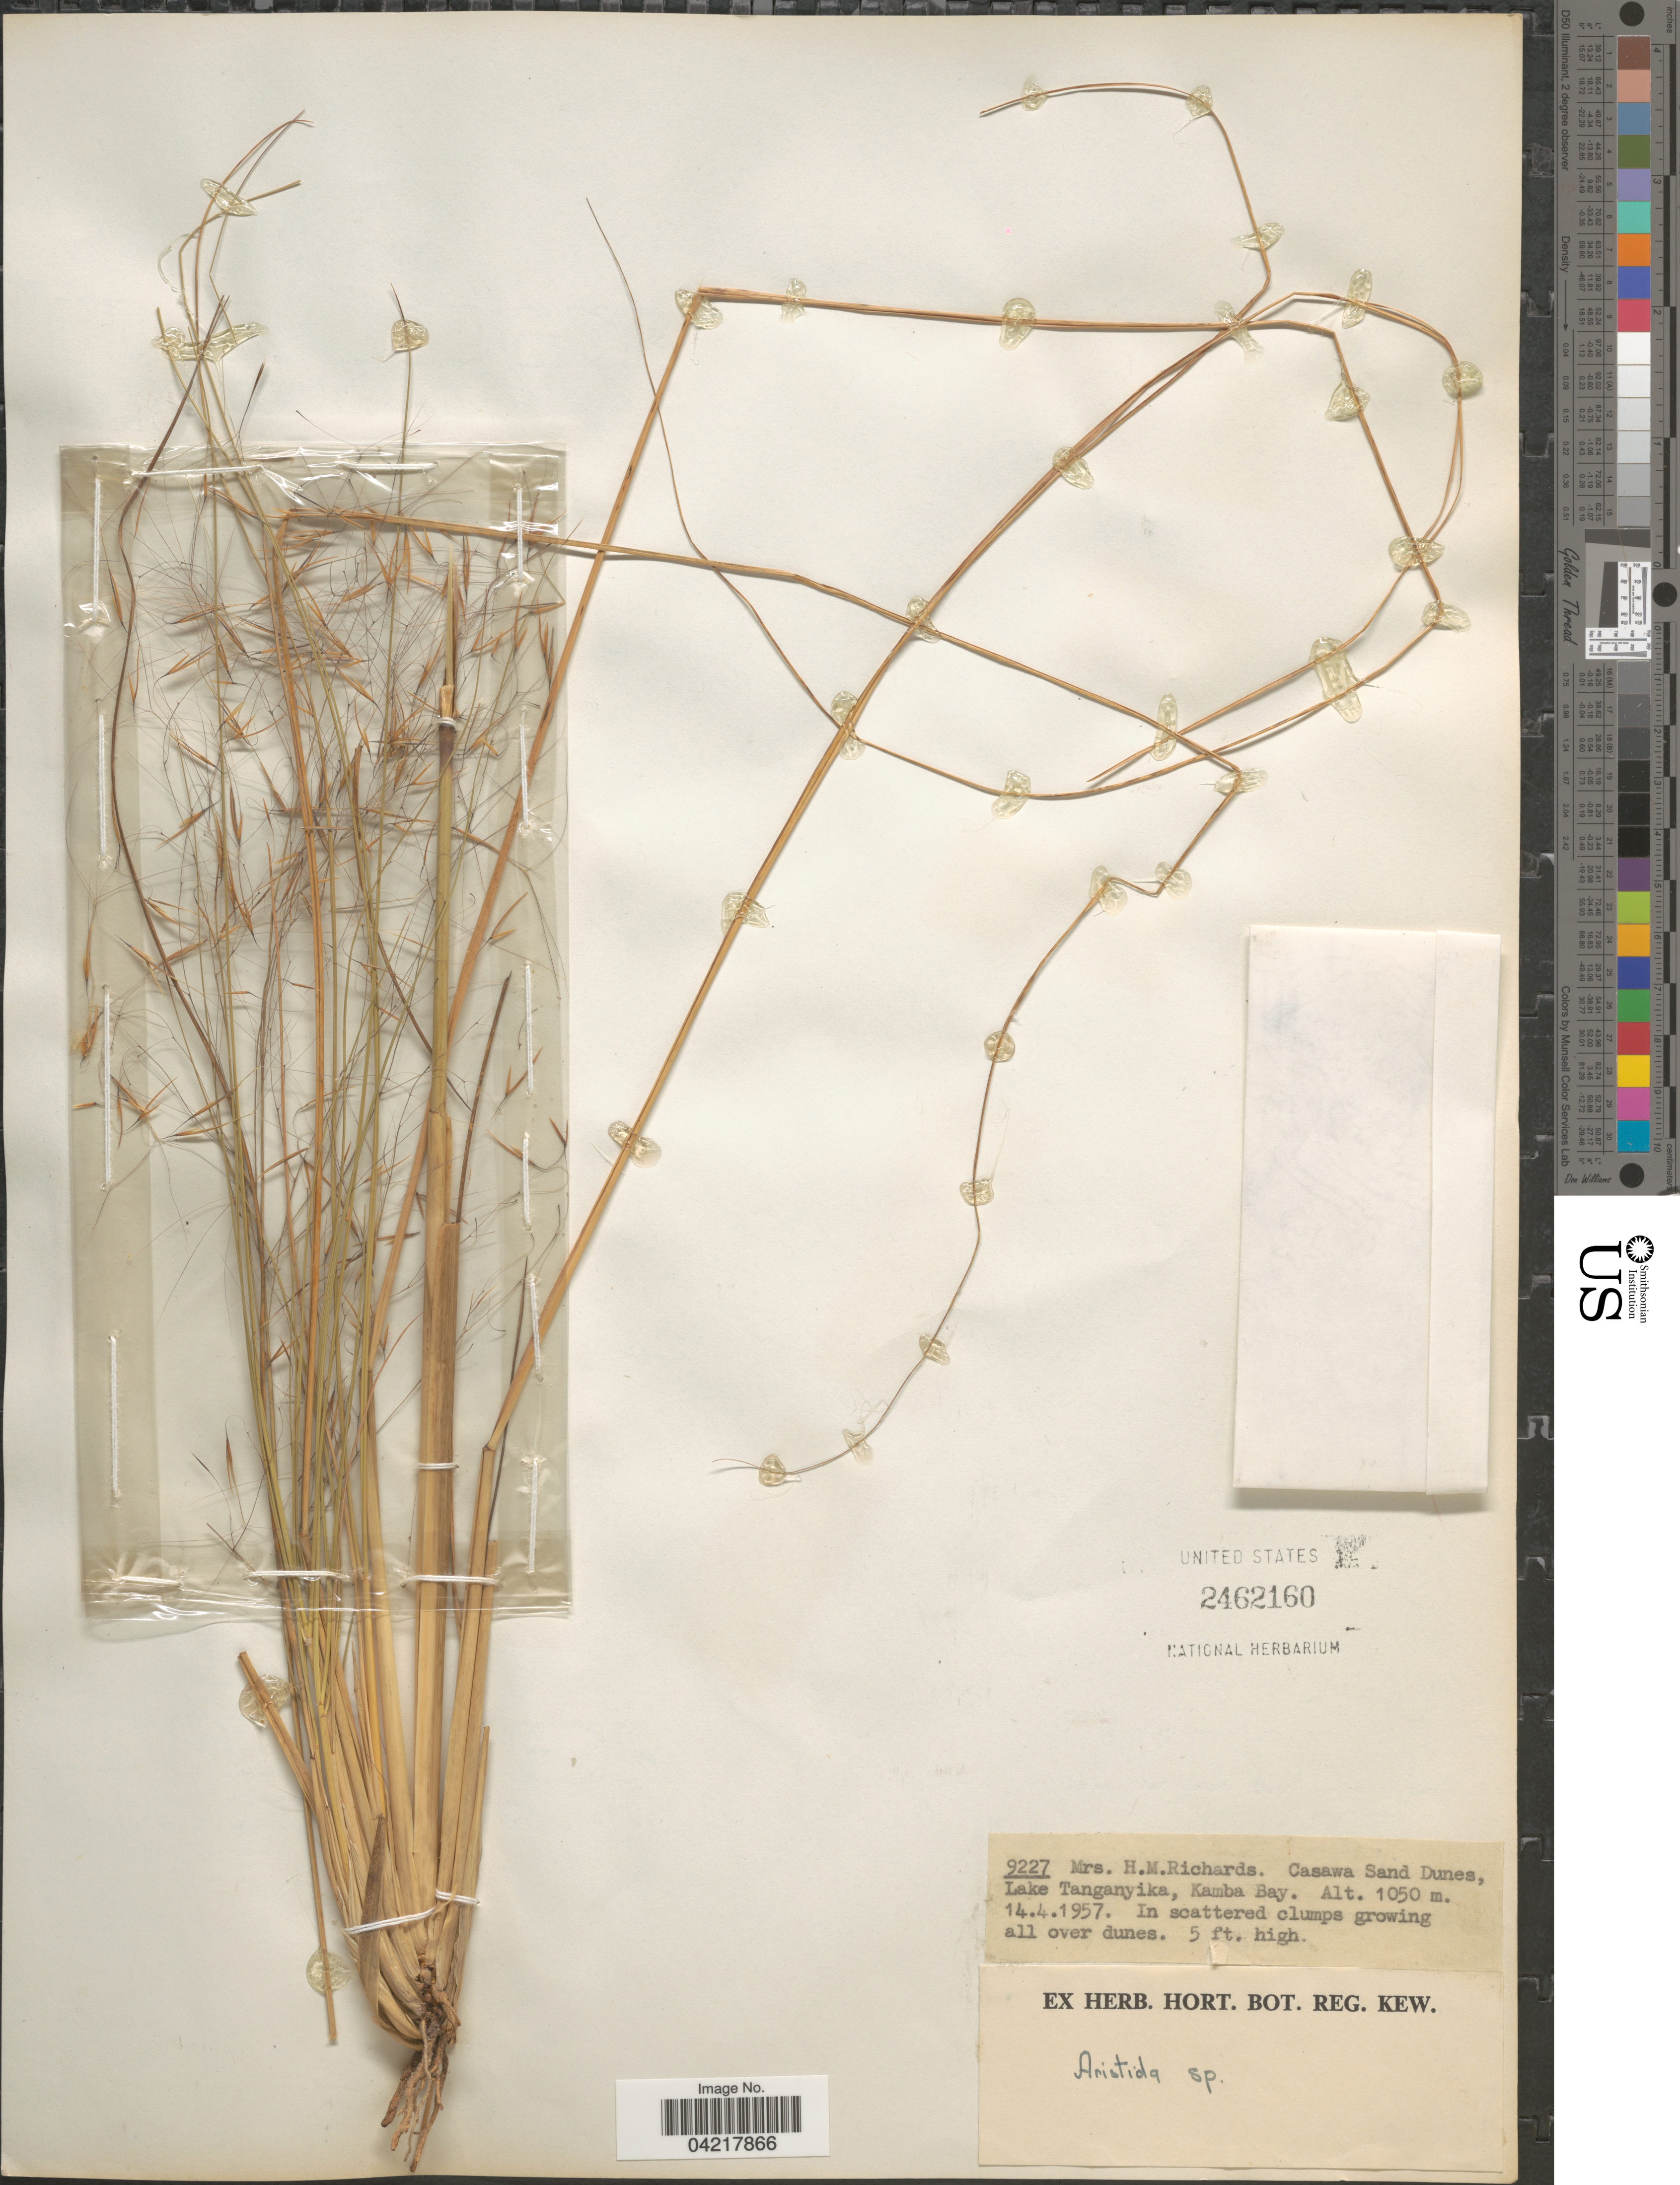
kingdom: Plantae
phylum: Tracheophyta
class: Liliopsida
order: Poales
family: Poaceae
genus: Aristida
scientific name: Aristida sp.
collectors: H. Richards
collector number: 9227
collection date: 1957-04-14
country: Tanzania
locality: Casawa Sand Dunes, Lake Tanganyika, Kamba Bay.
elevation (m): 1050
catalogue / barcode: US 2462160